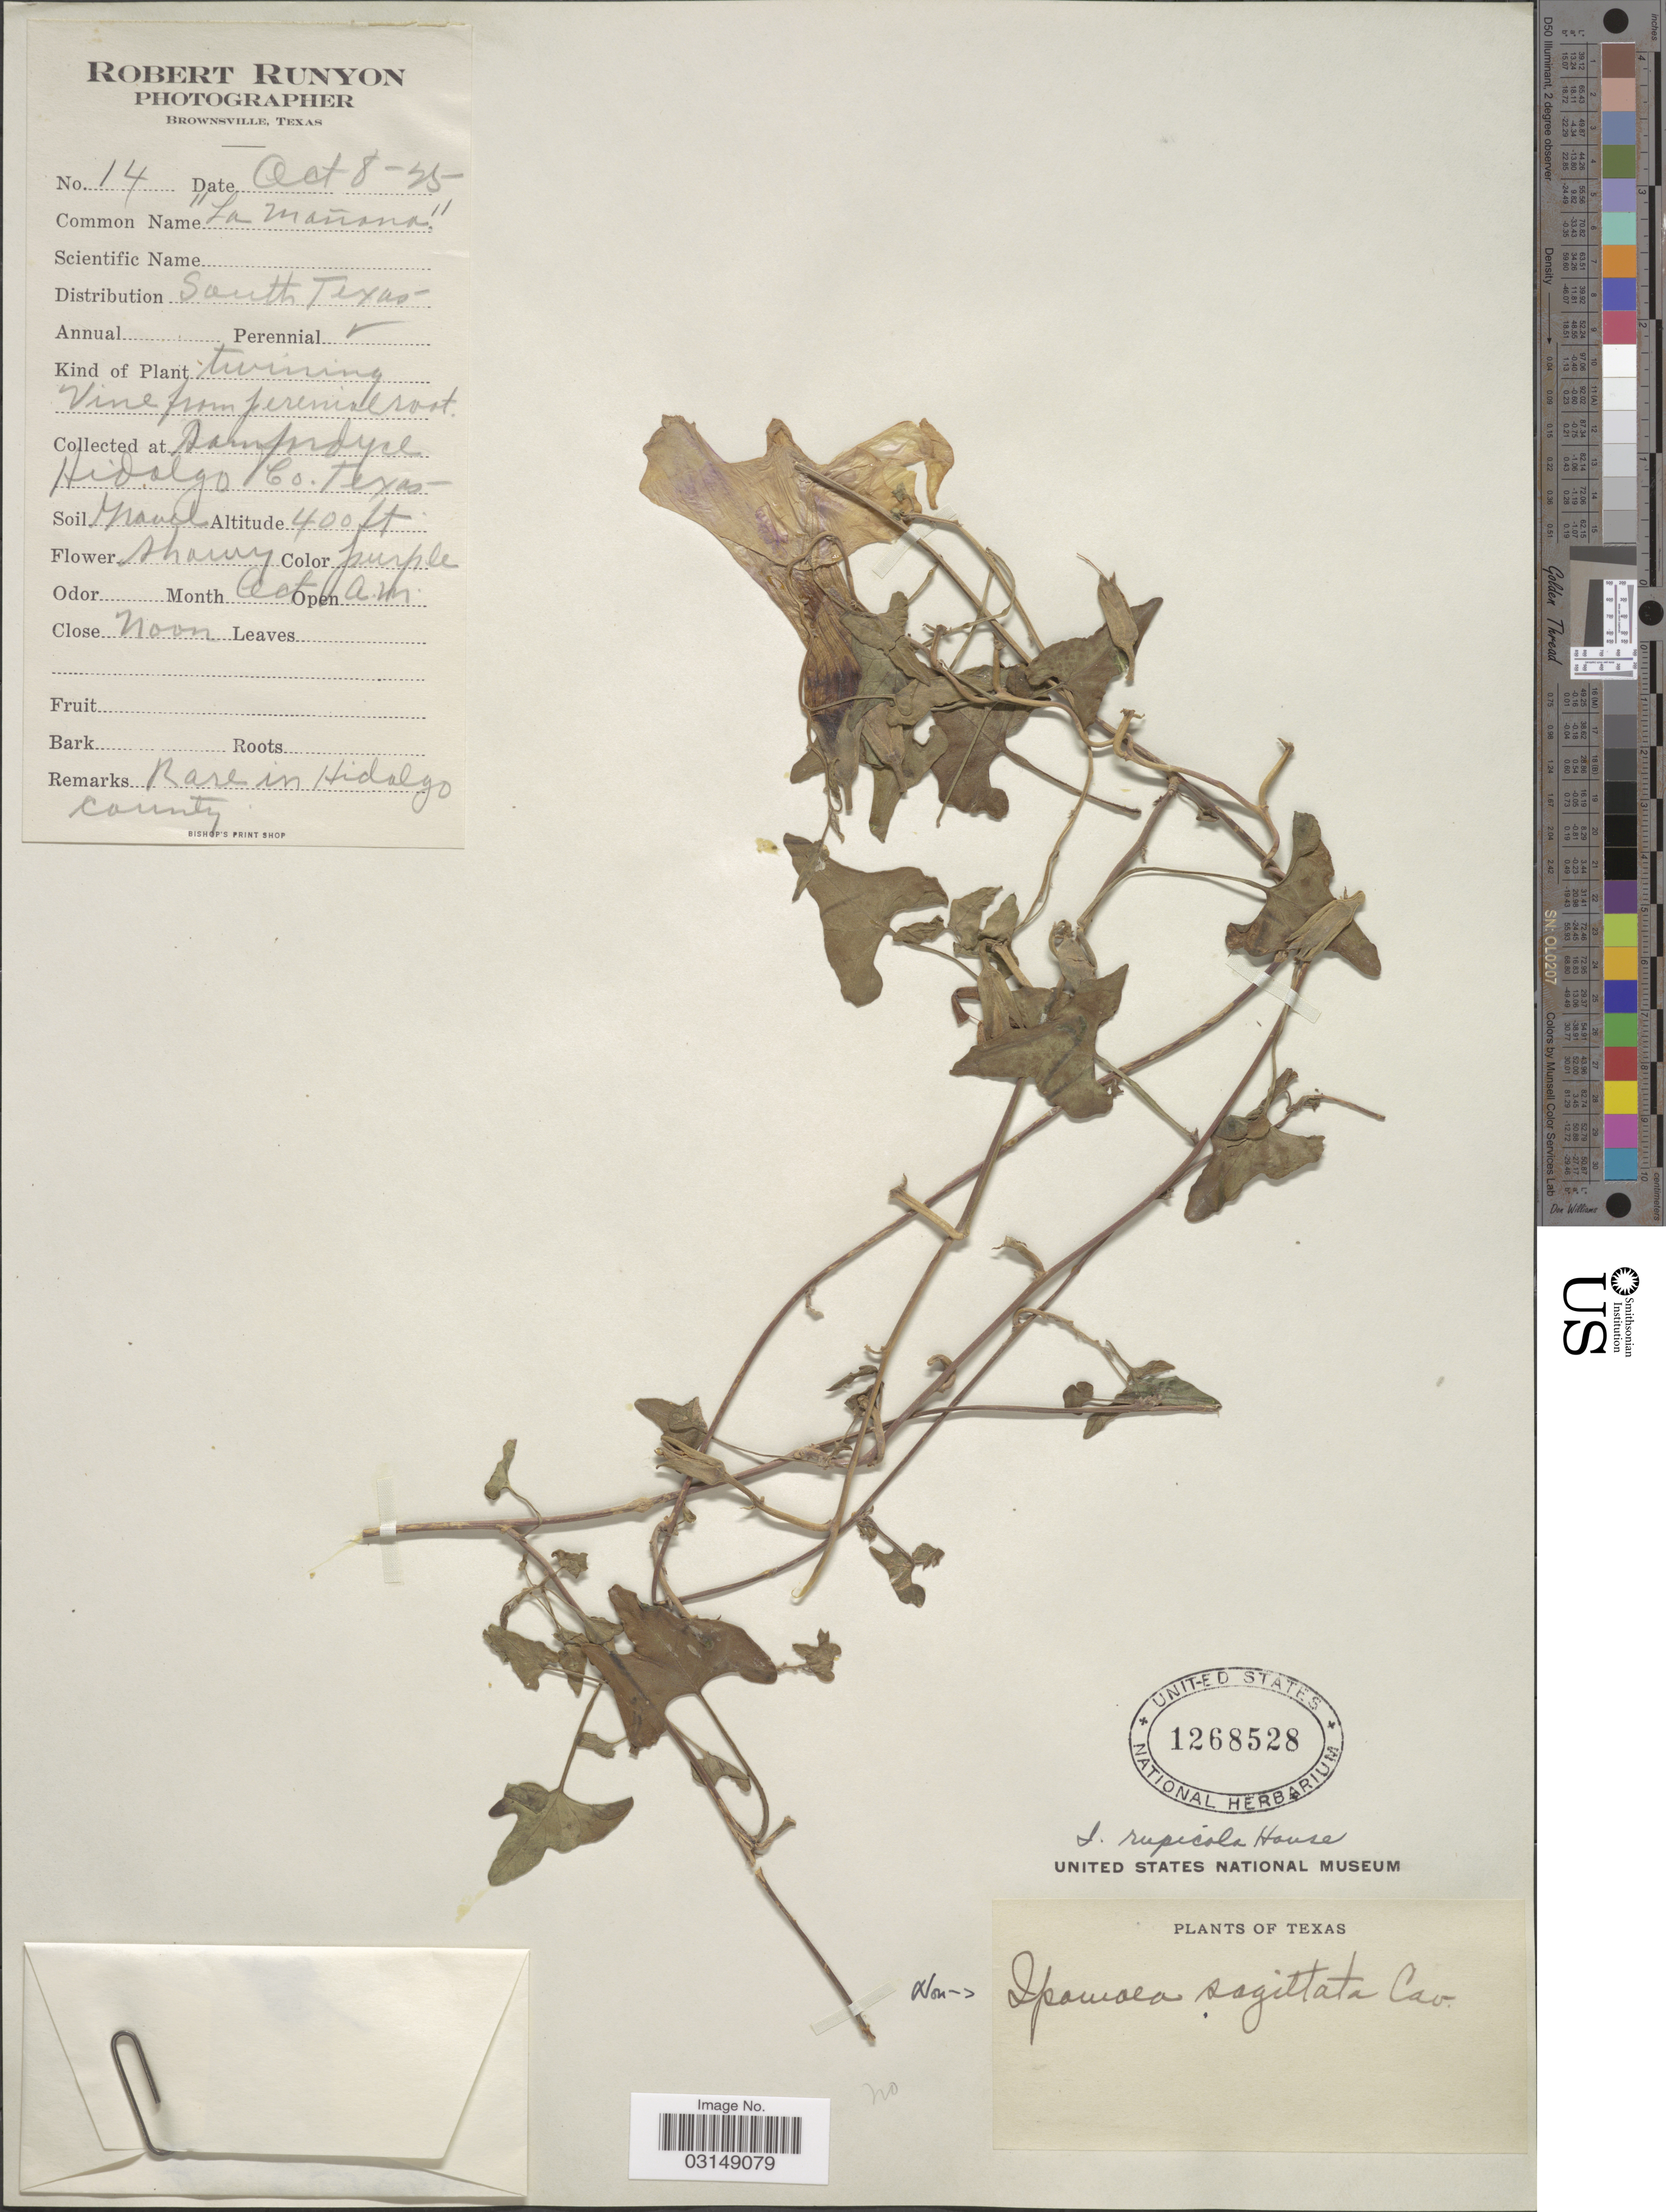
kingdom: Plantae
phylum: Tracheophyta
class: Magnoliopsida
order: Solanales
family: Convolvulaceae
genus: Ipomoea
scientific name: Ipomoea rupicola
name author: House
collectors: R. Runyon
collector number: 14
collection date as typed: Transcribed d/m/y: 8/10/25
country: United States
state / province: Texas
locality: Samfordyce Hidalgo Co.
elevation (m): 122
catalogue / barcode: US 1268528